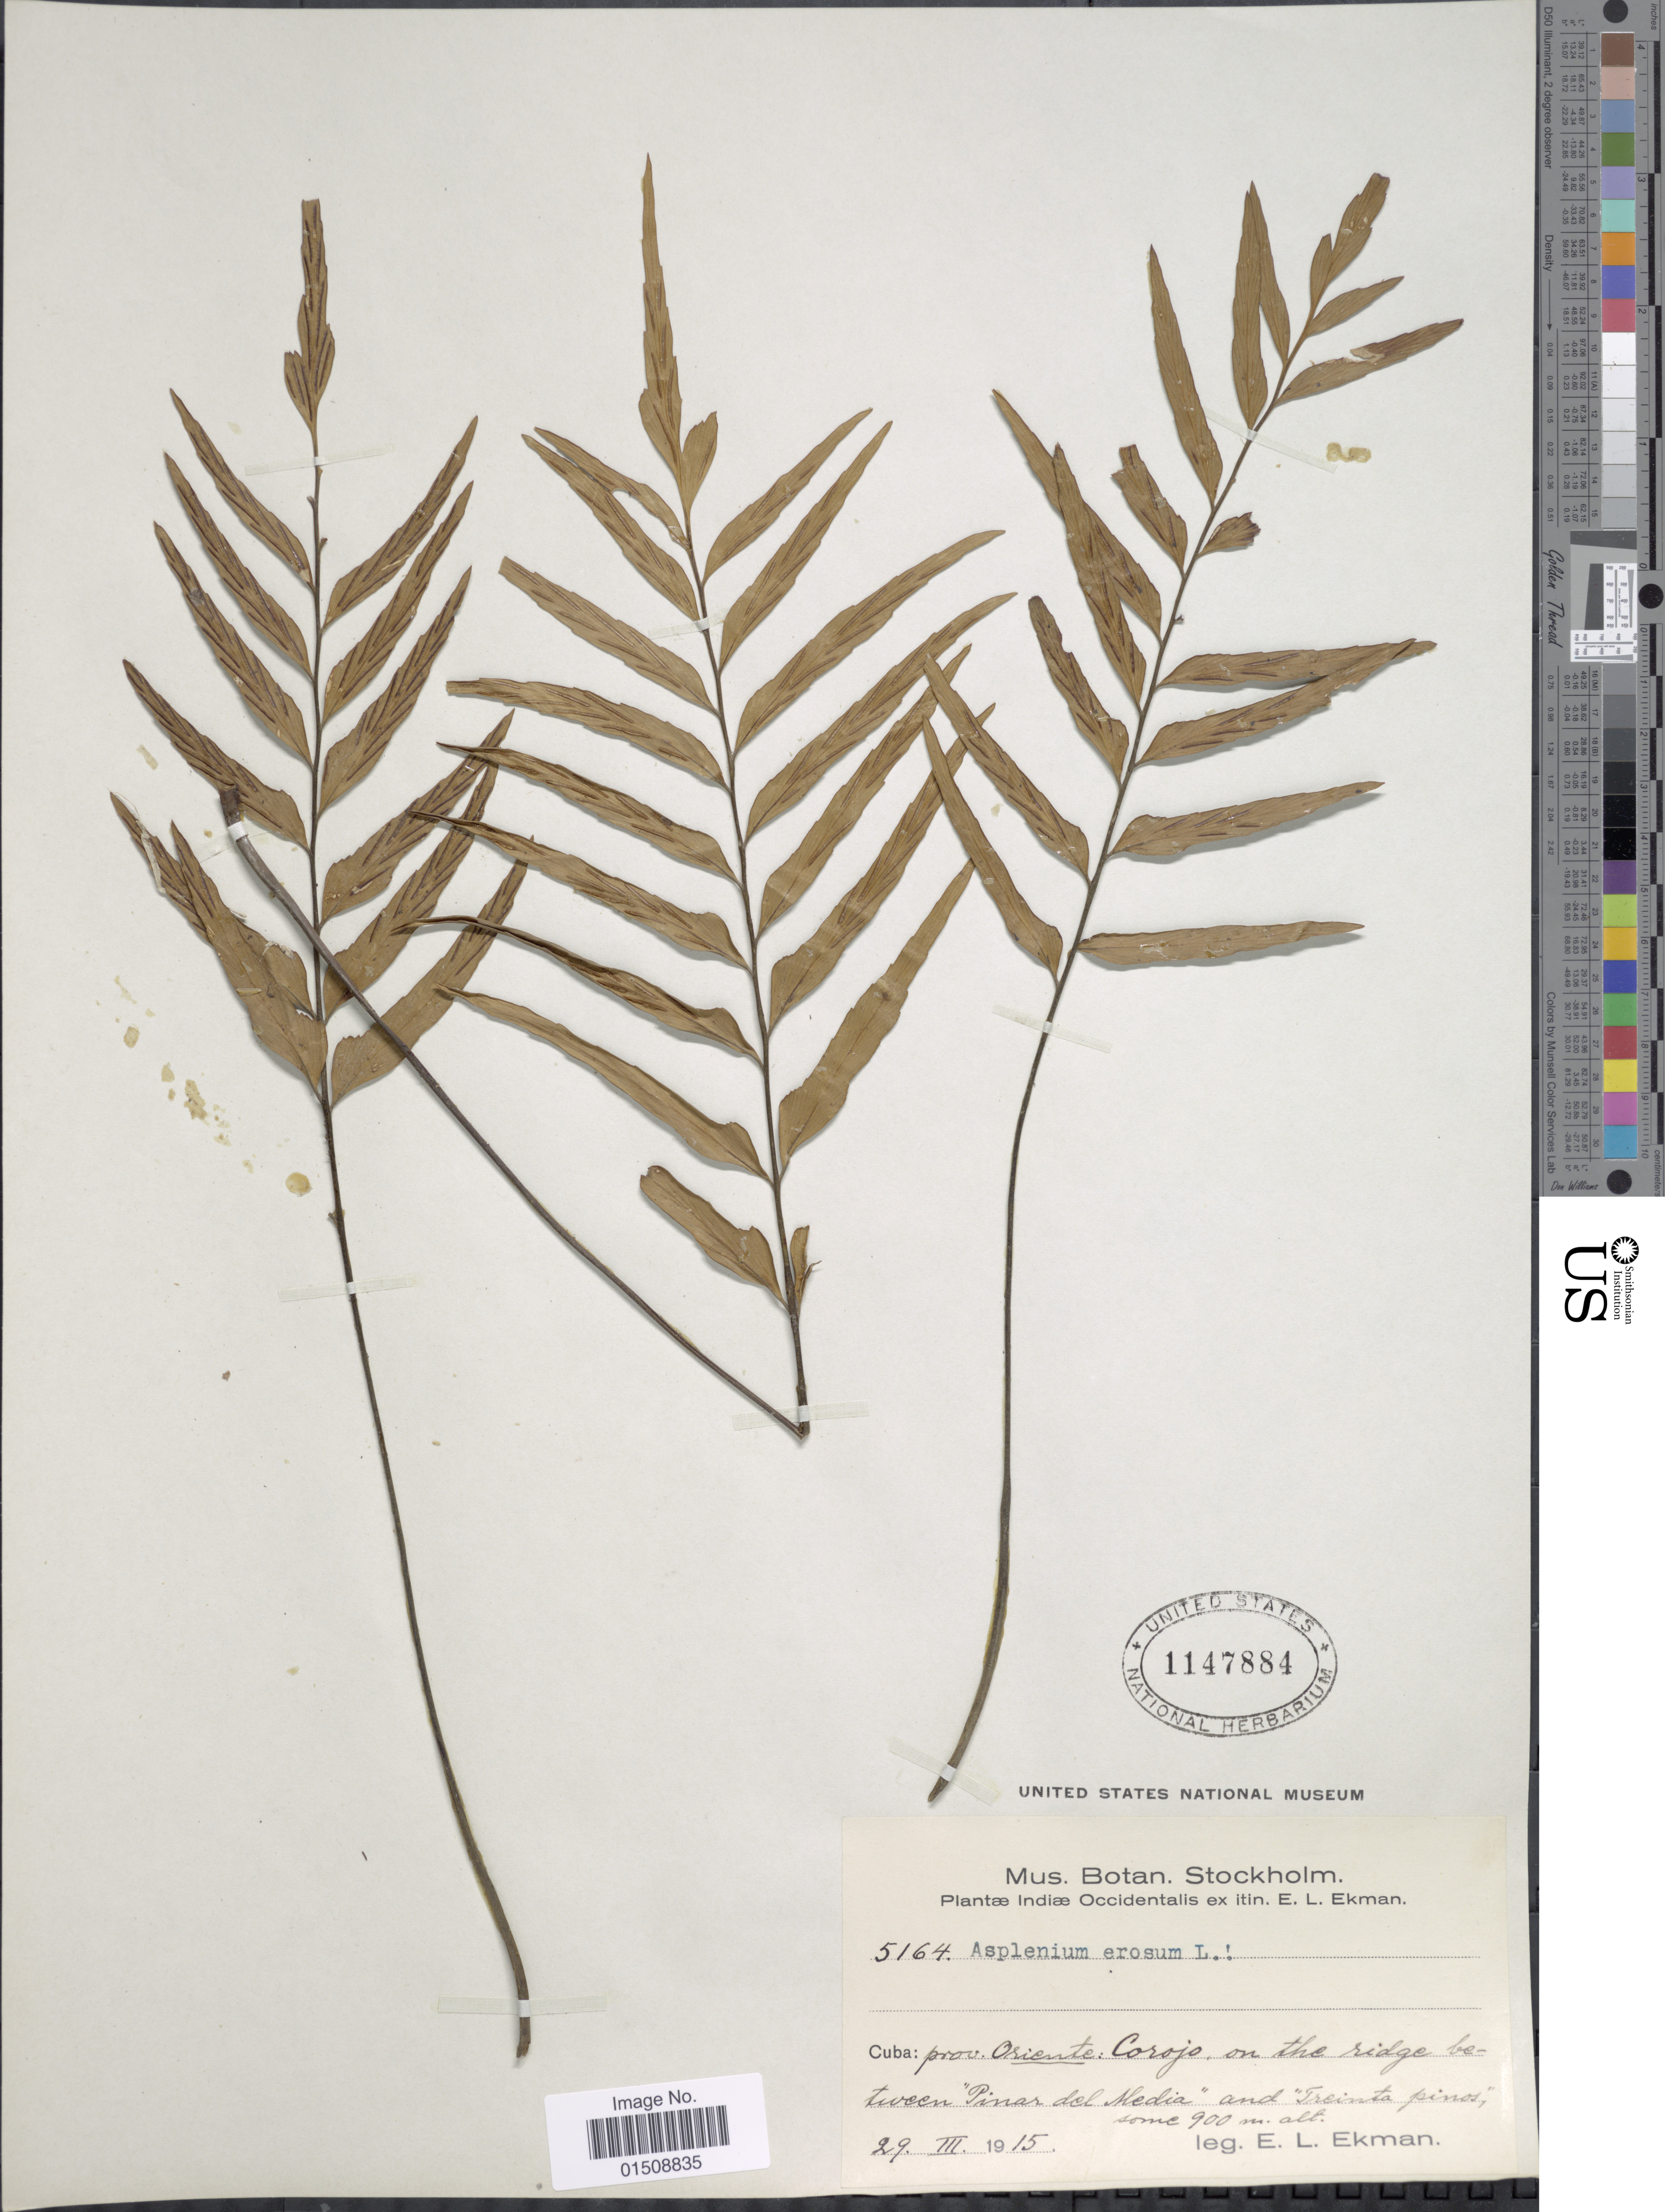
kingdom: Plantae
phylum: Tracheophyta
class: Polypodiopsida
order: Polypodiales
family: Aspleniaceae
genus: Asplenium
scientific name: Asplenium erosum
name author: L.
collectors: E. L. Ekman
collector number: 5164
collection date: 1915-03-29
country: Cuba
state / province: Oriente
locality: Cuba Prov. Oriente, Corojo on the ridge between "Pinar del Media" and "Freinta Pinos"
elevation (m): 900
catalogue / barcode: US 1147884